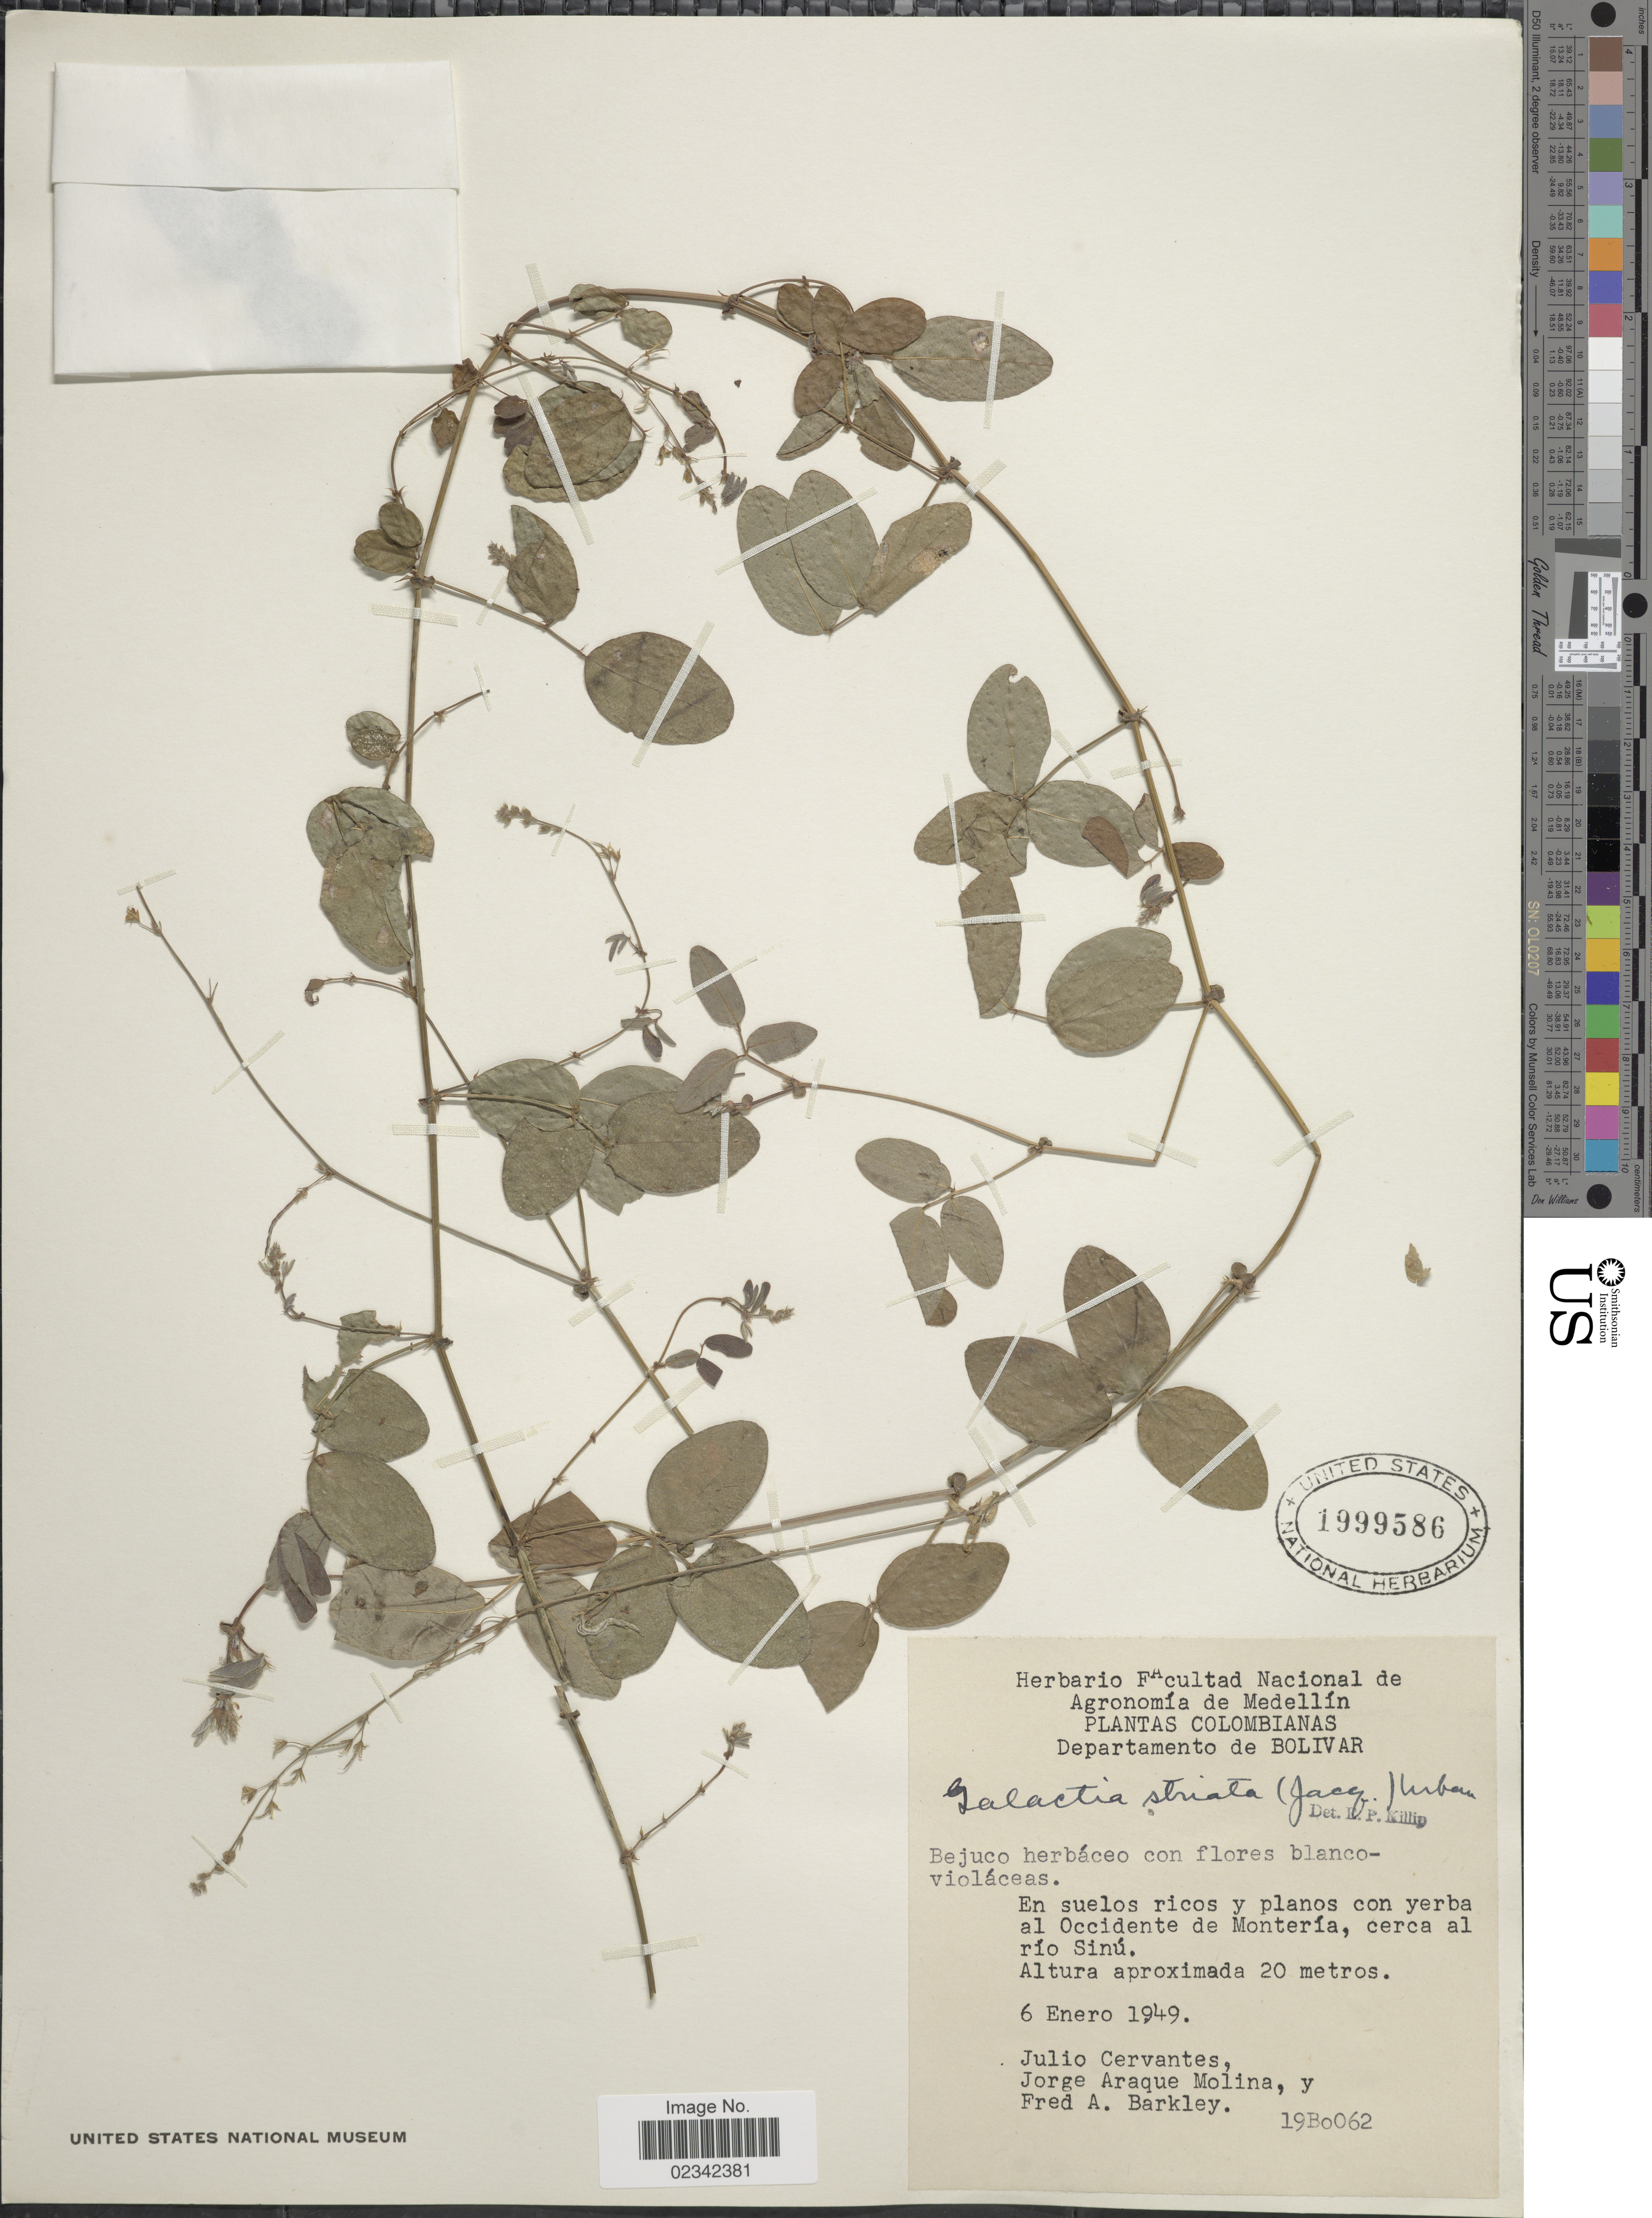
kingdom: Plantae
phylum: Tracheophyta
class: Magnoliopsida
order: Fabales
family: Fabaceae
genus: Galactia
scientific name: Galactia striata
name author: (Jacq.) Urb.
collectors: J. Cervantes, J. A. Molina & F. A. Barkley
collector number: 19Bo062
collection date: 1949-01-06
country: Colombia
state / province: Bolívar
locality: Al Occidente de Monteria, cerca al rio Sinu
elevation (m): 20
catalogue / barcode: US 1999586